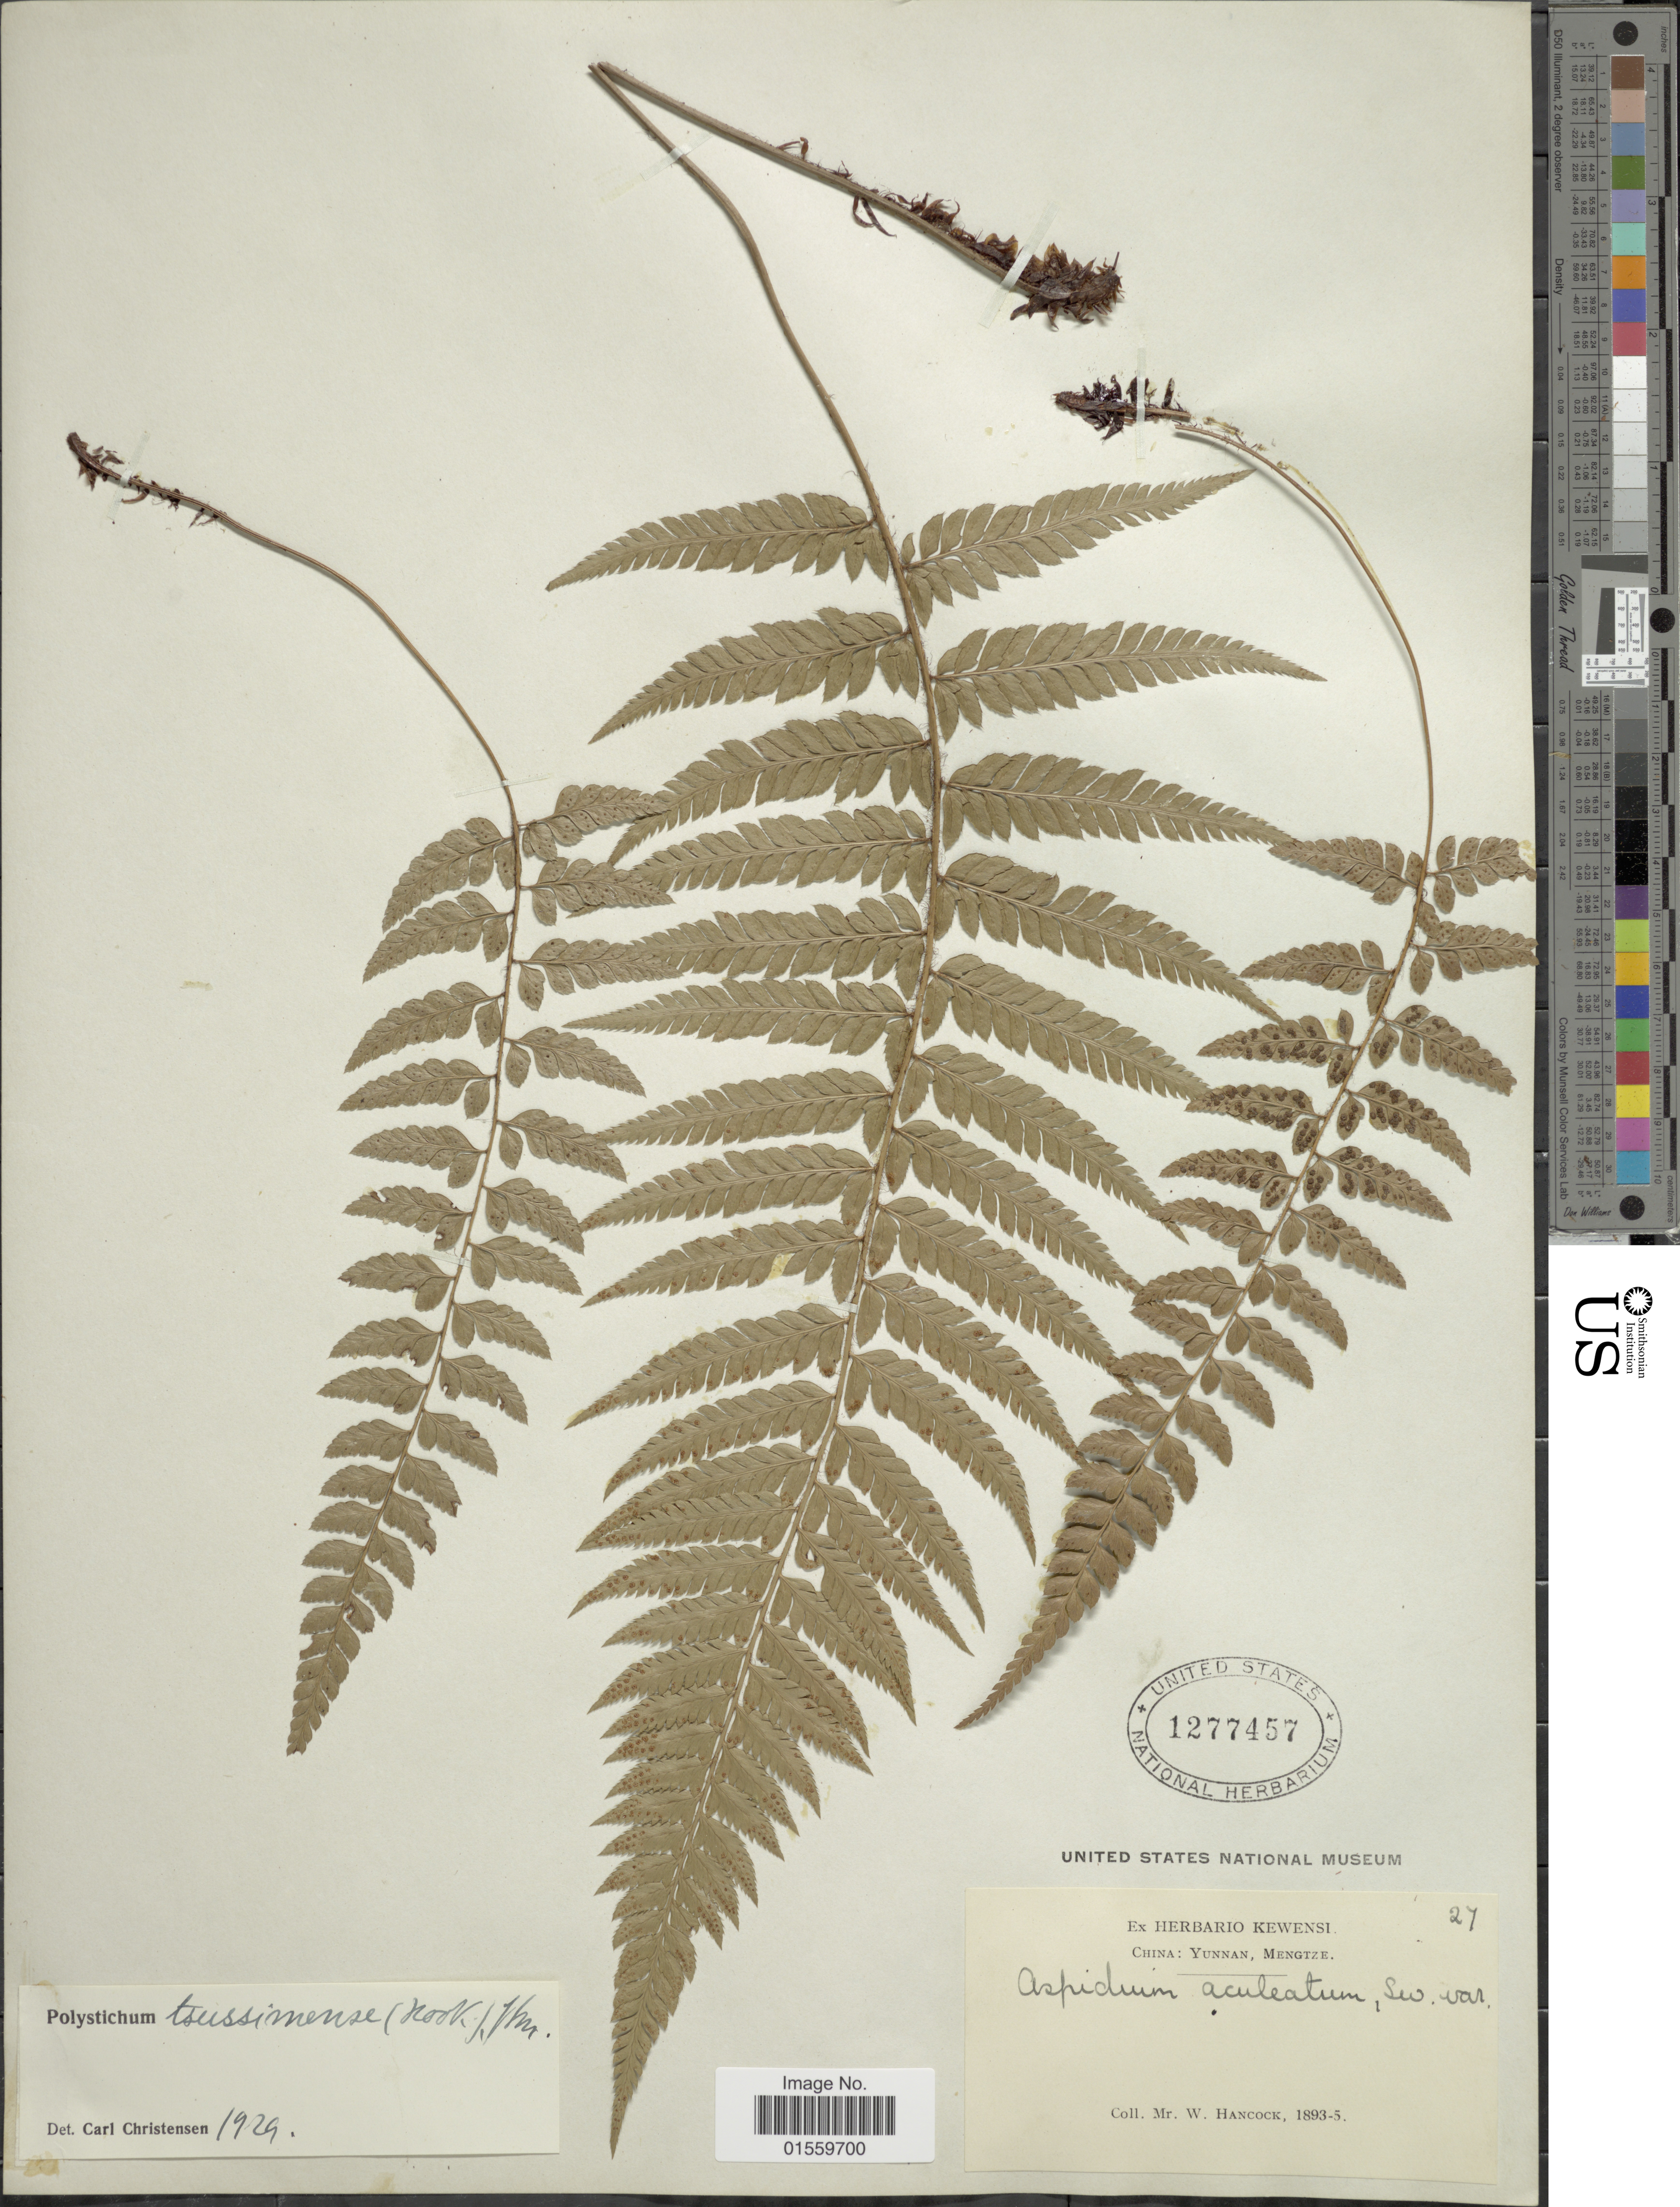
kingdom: Plantae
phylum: Tracheophyta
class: Polypodiopsida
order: Polypodiales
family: Dryopteridaceae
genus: Polystichum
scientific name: Polystichum tsus-simense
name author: (Hook.) J. Sm.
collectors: W. Hancock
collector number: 27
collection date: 1893/1895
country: China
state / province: Yunnan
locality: Yunnan, Mengtze.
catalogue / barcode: US 1277457